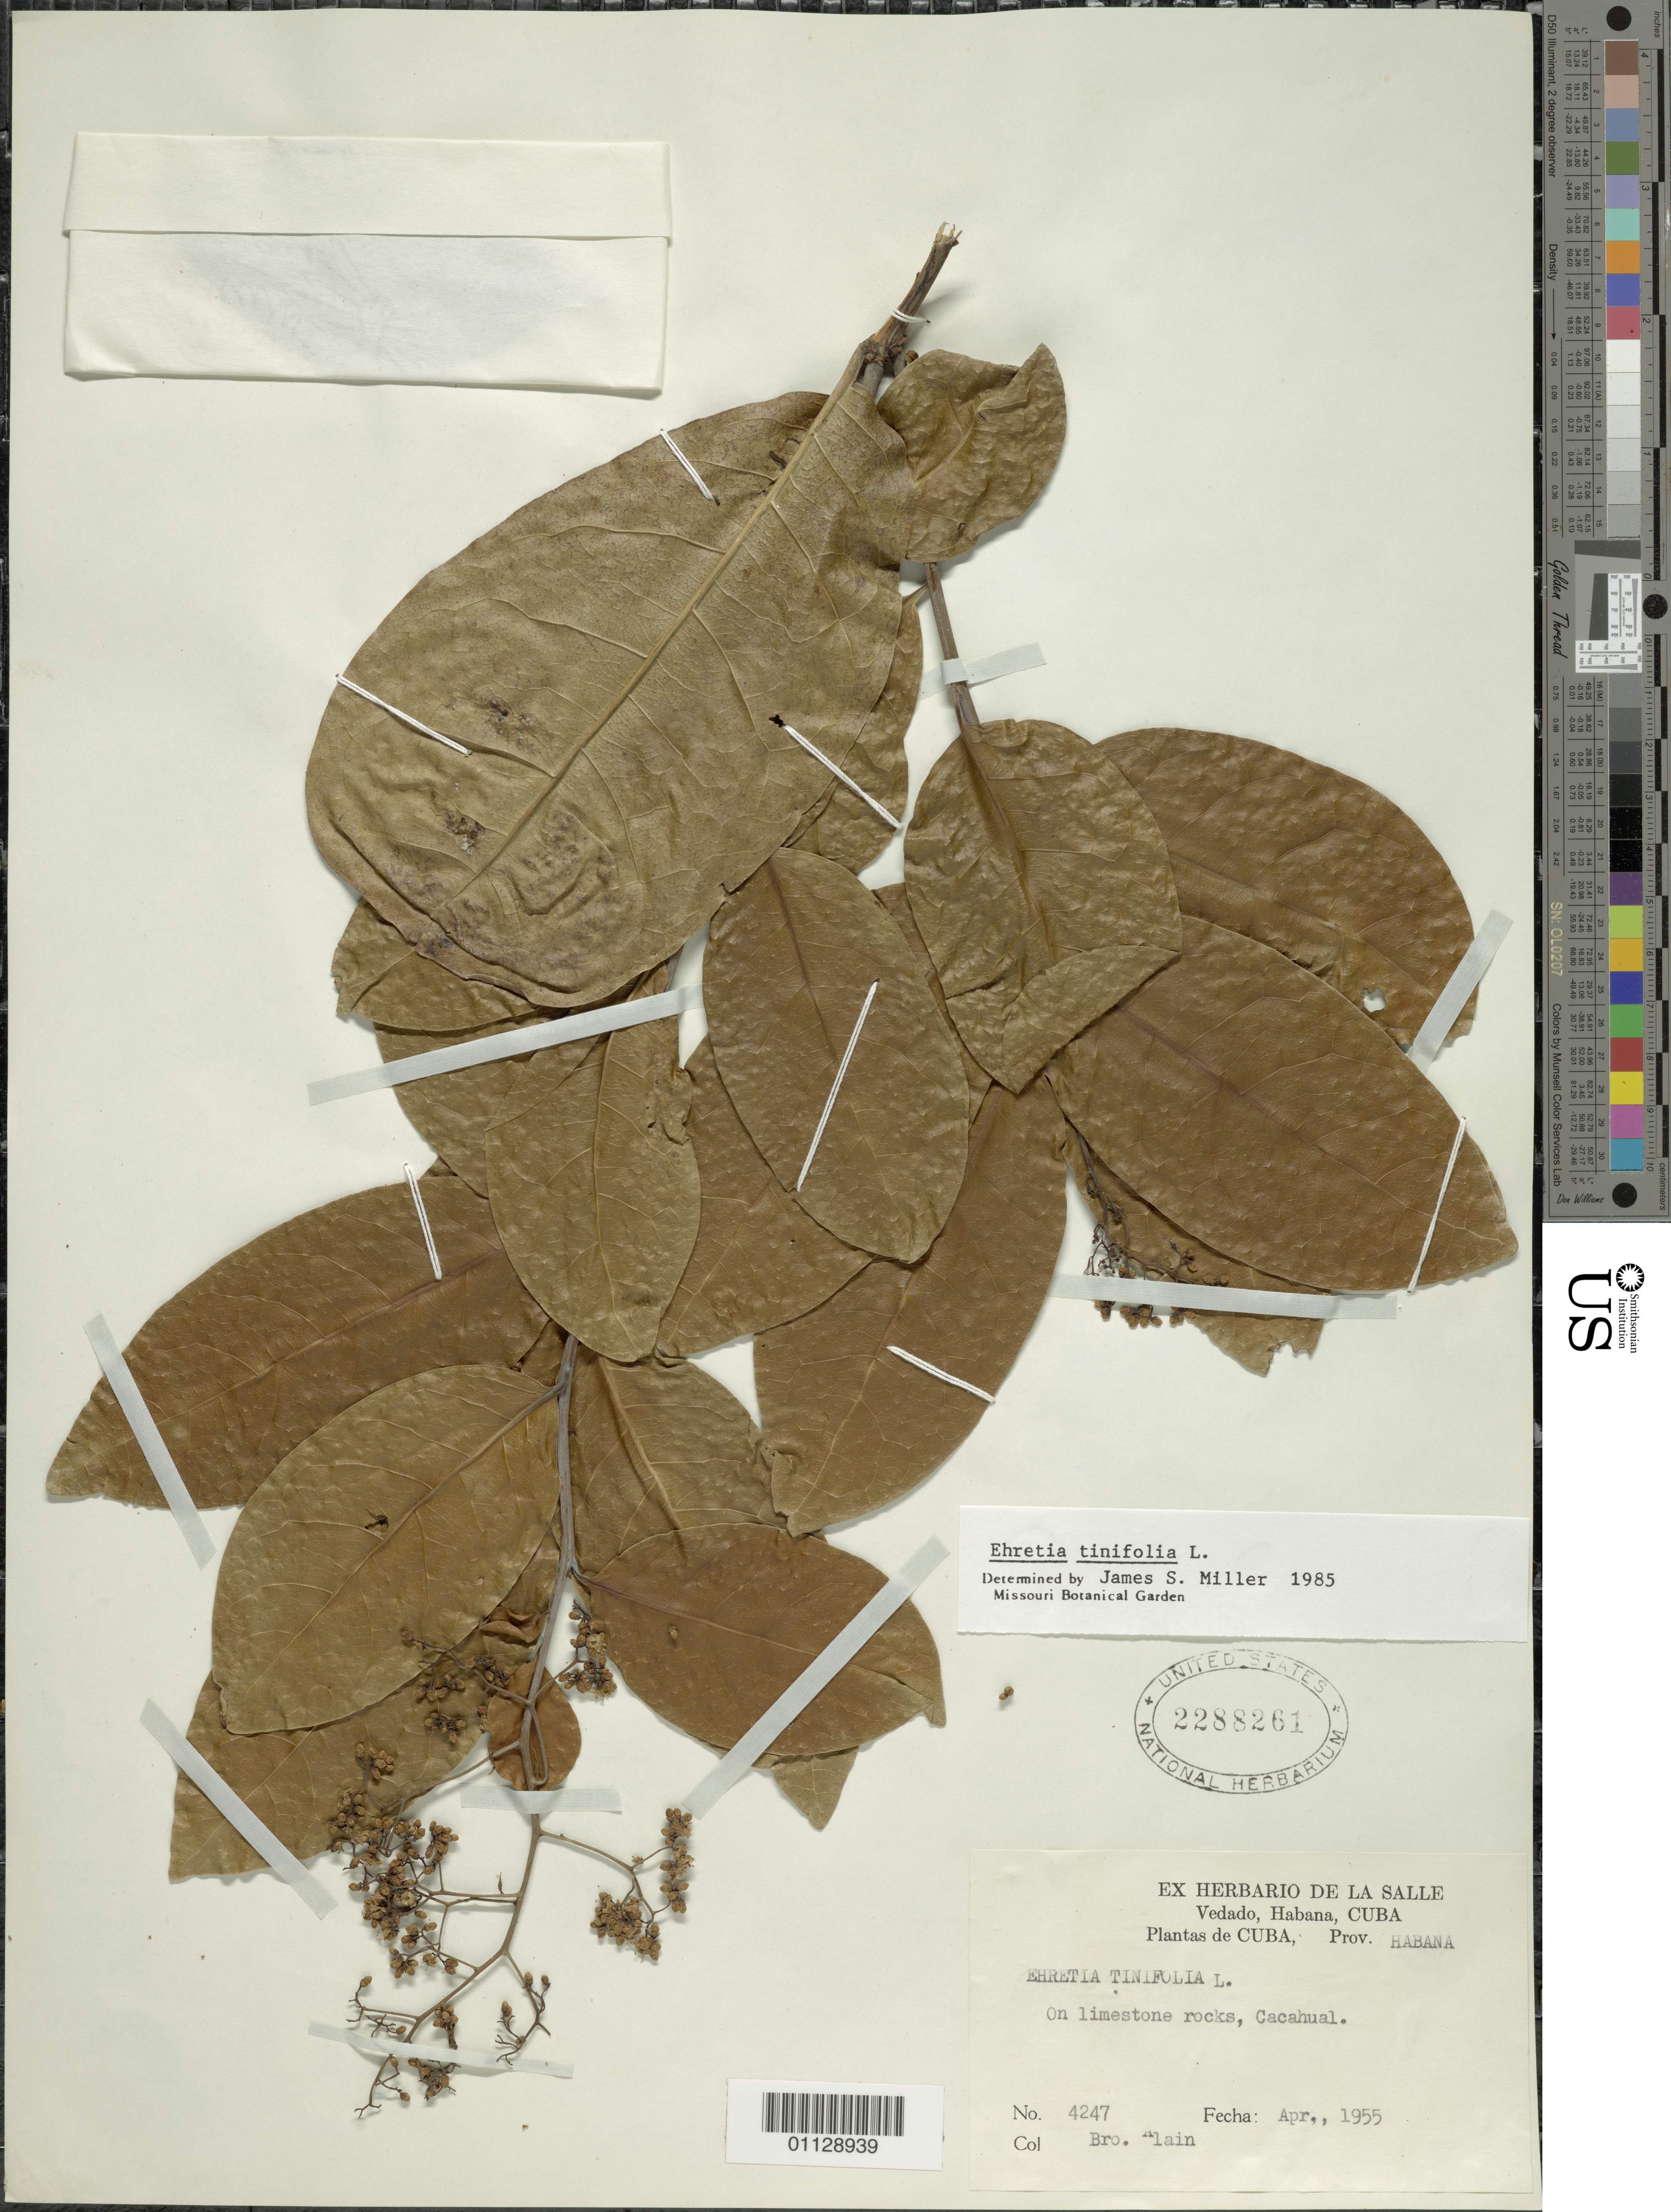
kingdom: Plantae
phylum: Tracheophyta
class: Magnoliopsida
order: Boraginales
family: Ehretiaceae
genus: Ehretia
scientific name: Ehretia tinifolia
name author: L.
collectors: A. H. Liogier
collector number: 4247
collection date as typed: Apr 1955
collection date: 1955-04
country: Cuba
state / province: La Habana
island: Cuba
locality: On limestone rocks, Cacahual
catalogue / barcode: US 2288261